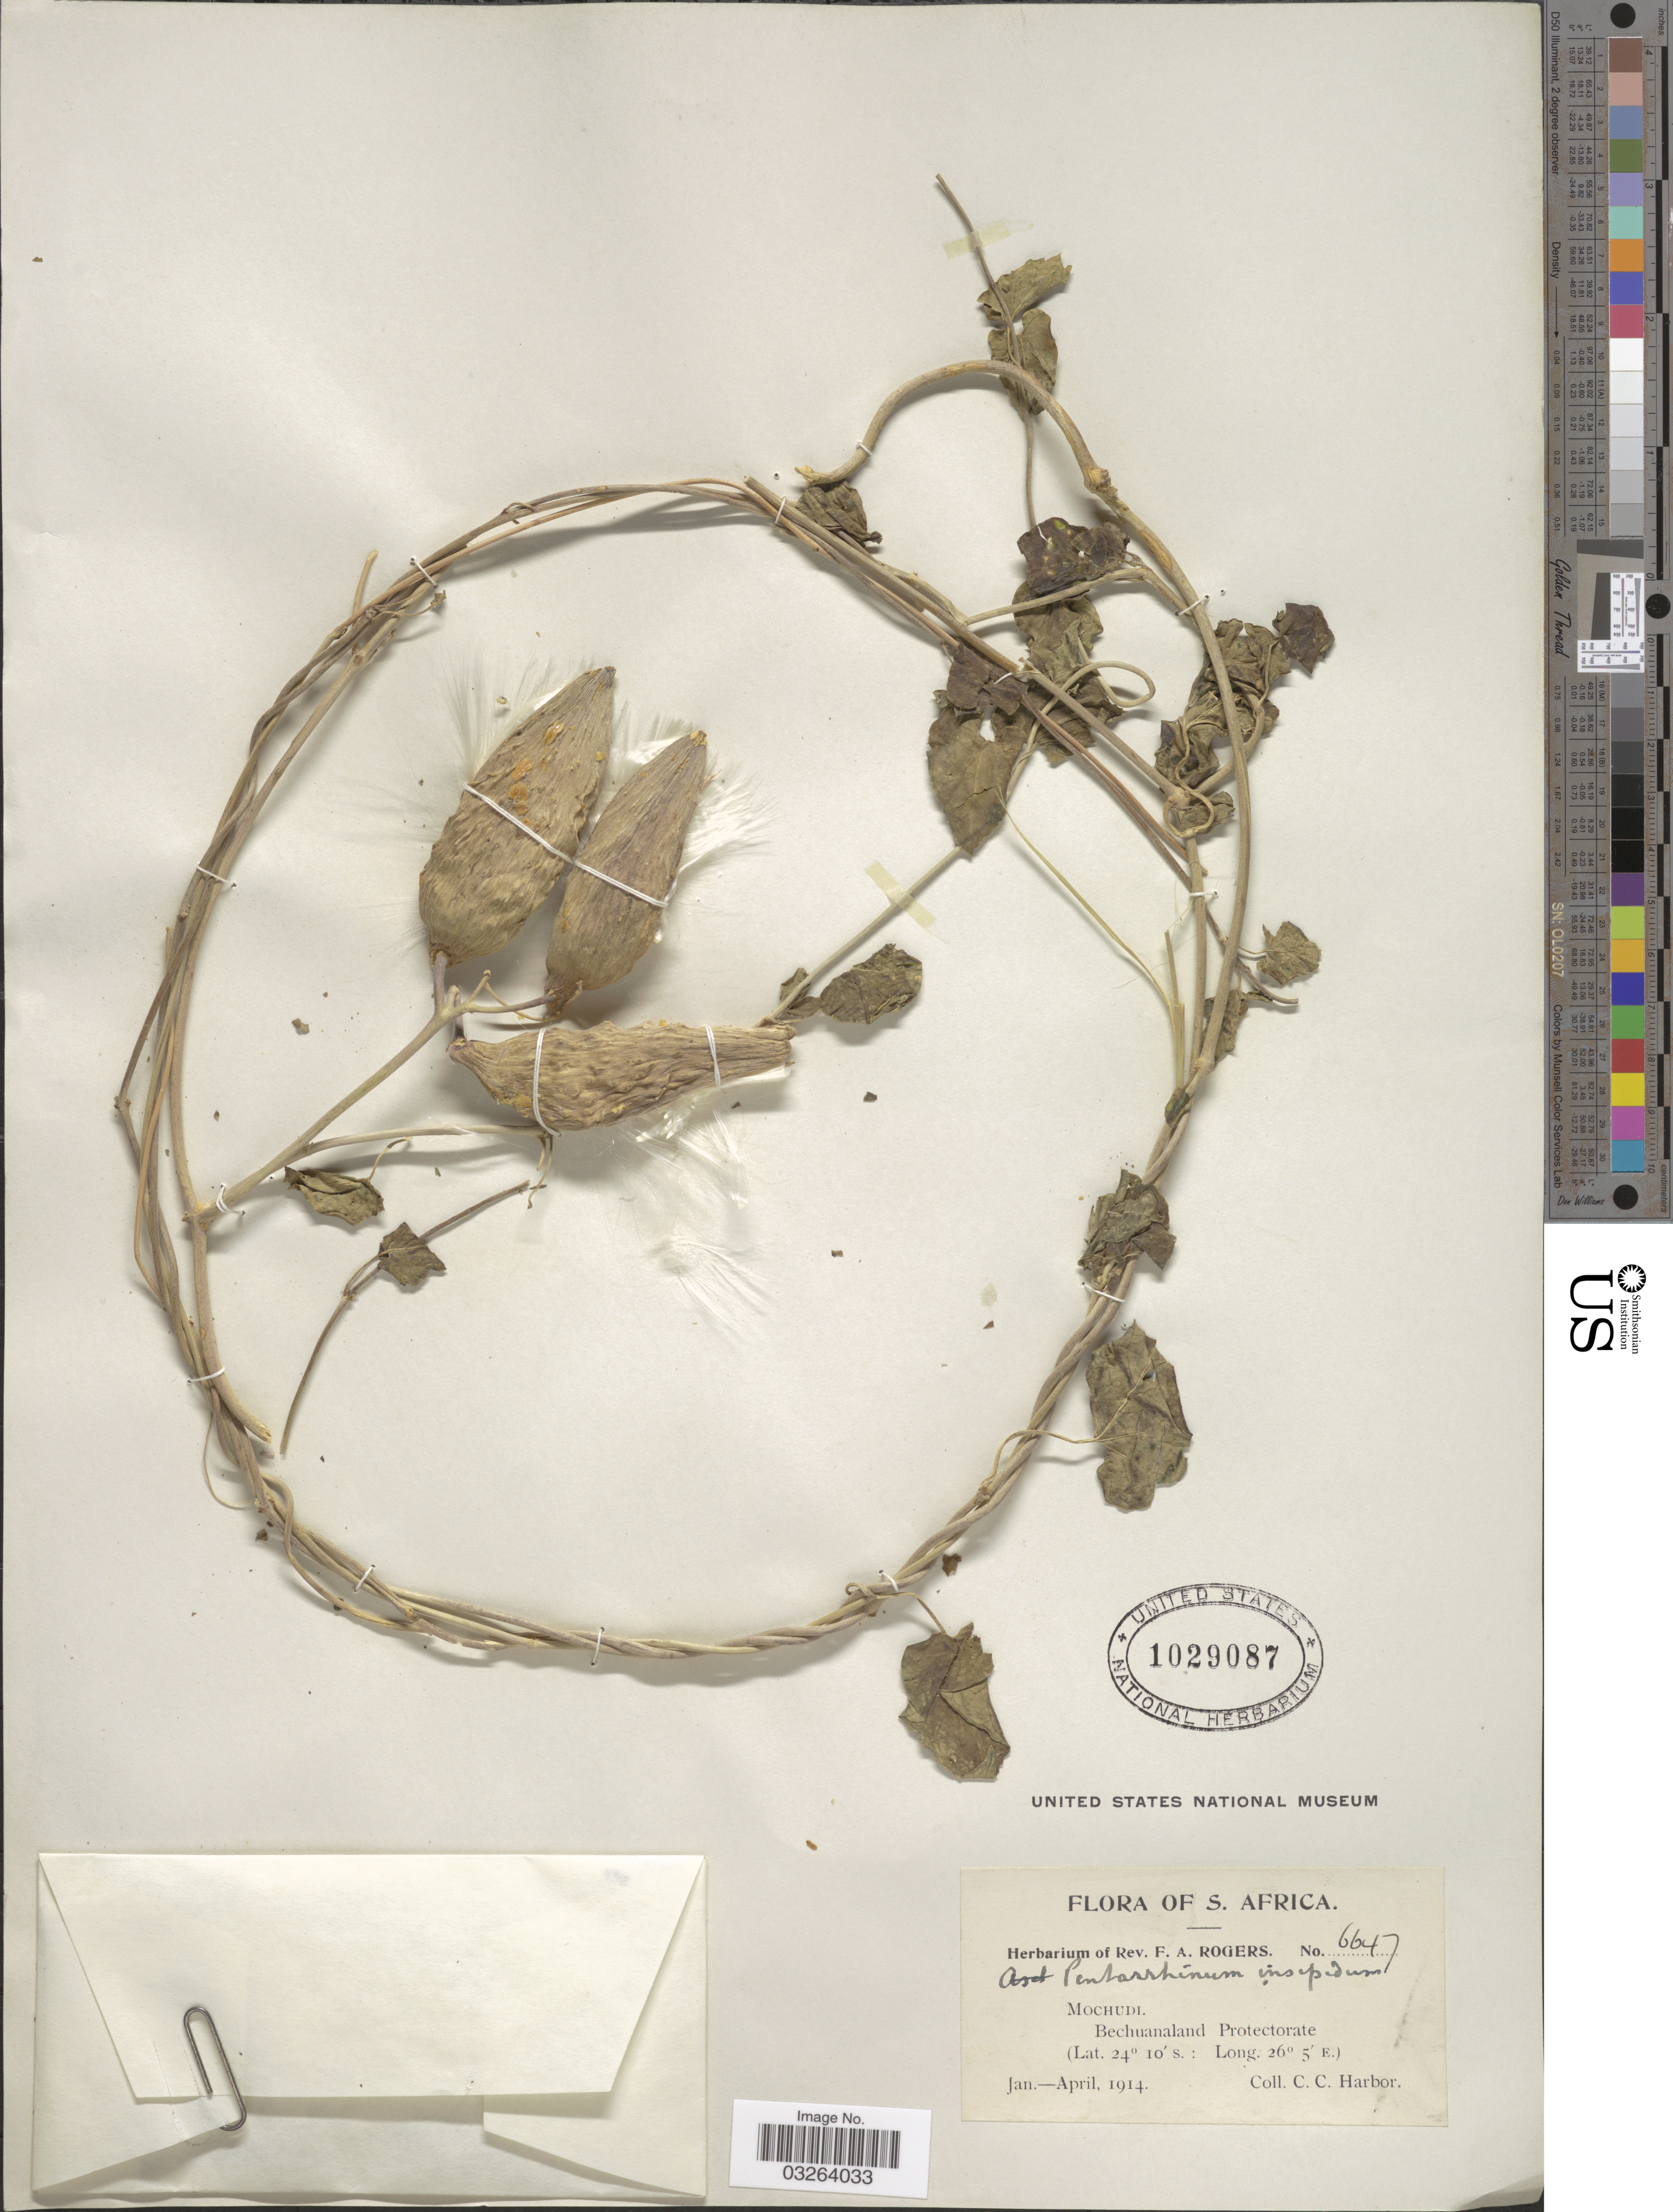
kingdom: Plantae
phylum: Tracheophyta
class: Magnoliopsida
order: Gentianales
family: Apocynaceae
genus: Pentarrhinum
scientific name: Pentarrhinum insipidum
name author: E. Mey.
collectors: C. Harbor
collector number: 6647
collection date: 1914-01/1914-04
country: Botswana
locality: S. Africa. Mochudi. Bechuanaland Protectorate.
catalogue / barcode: US 1029087